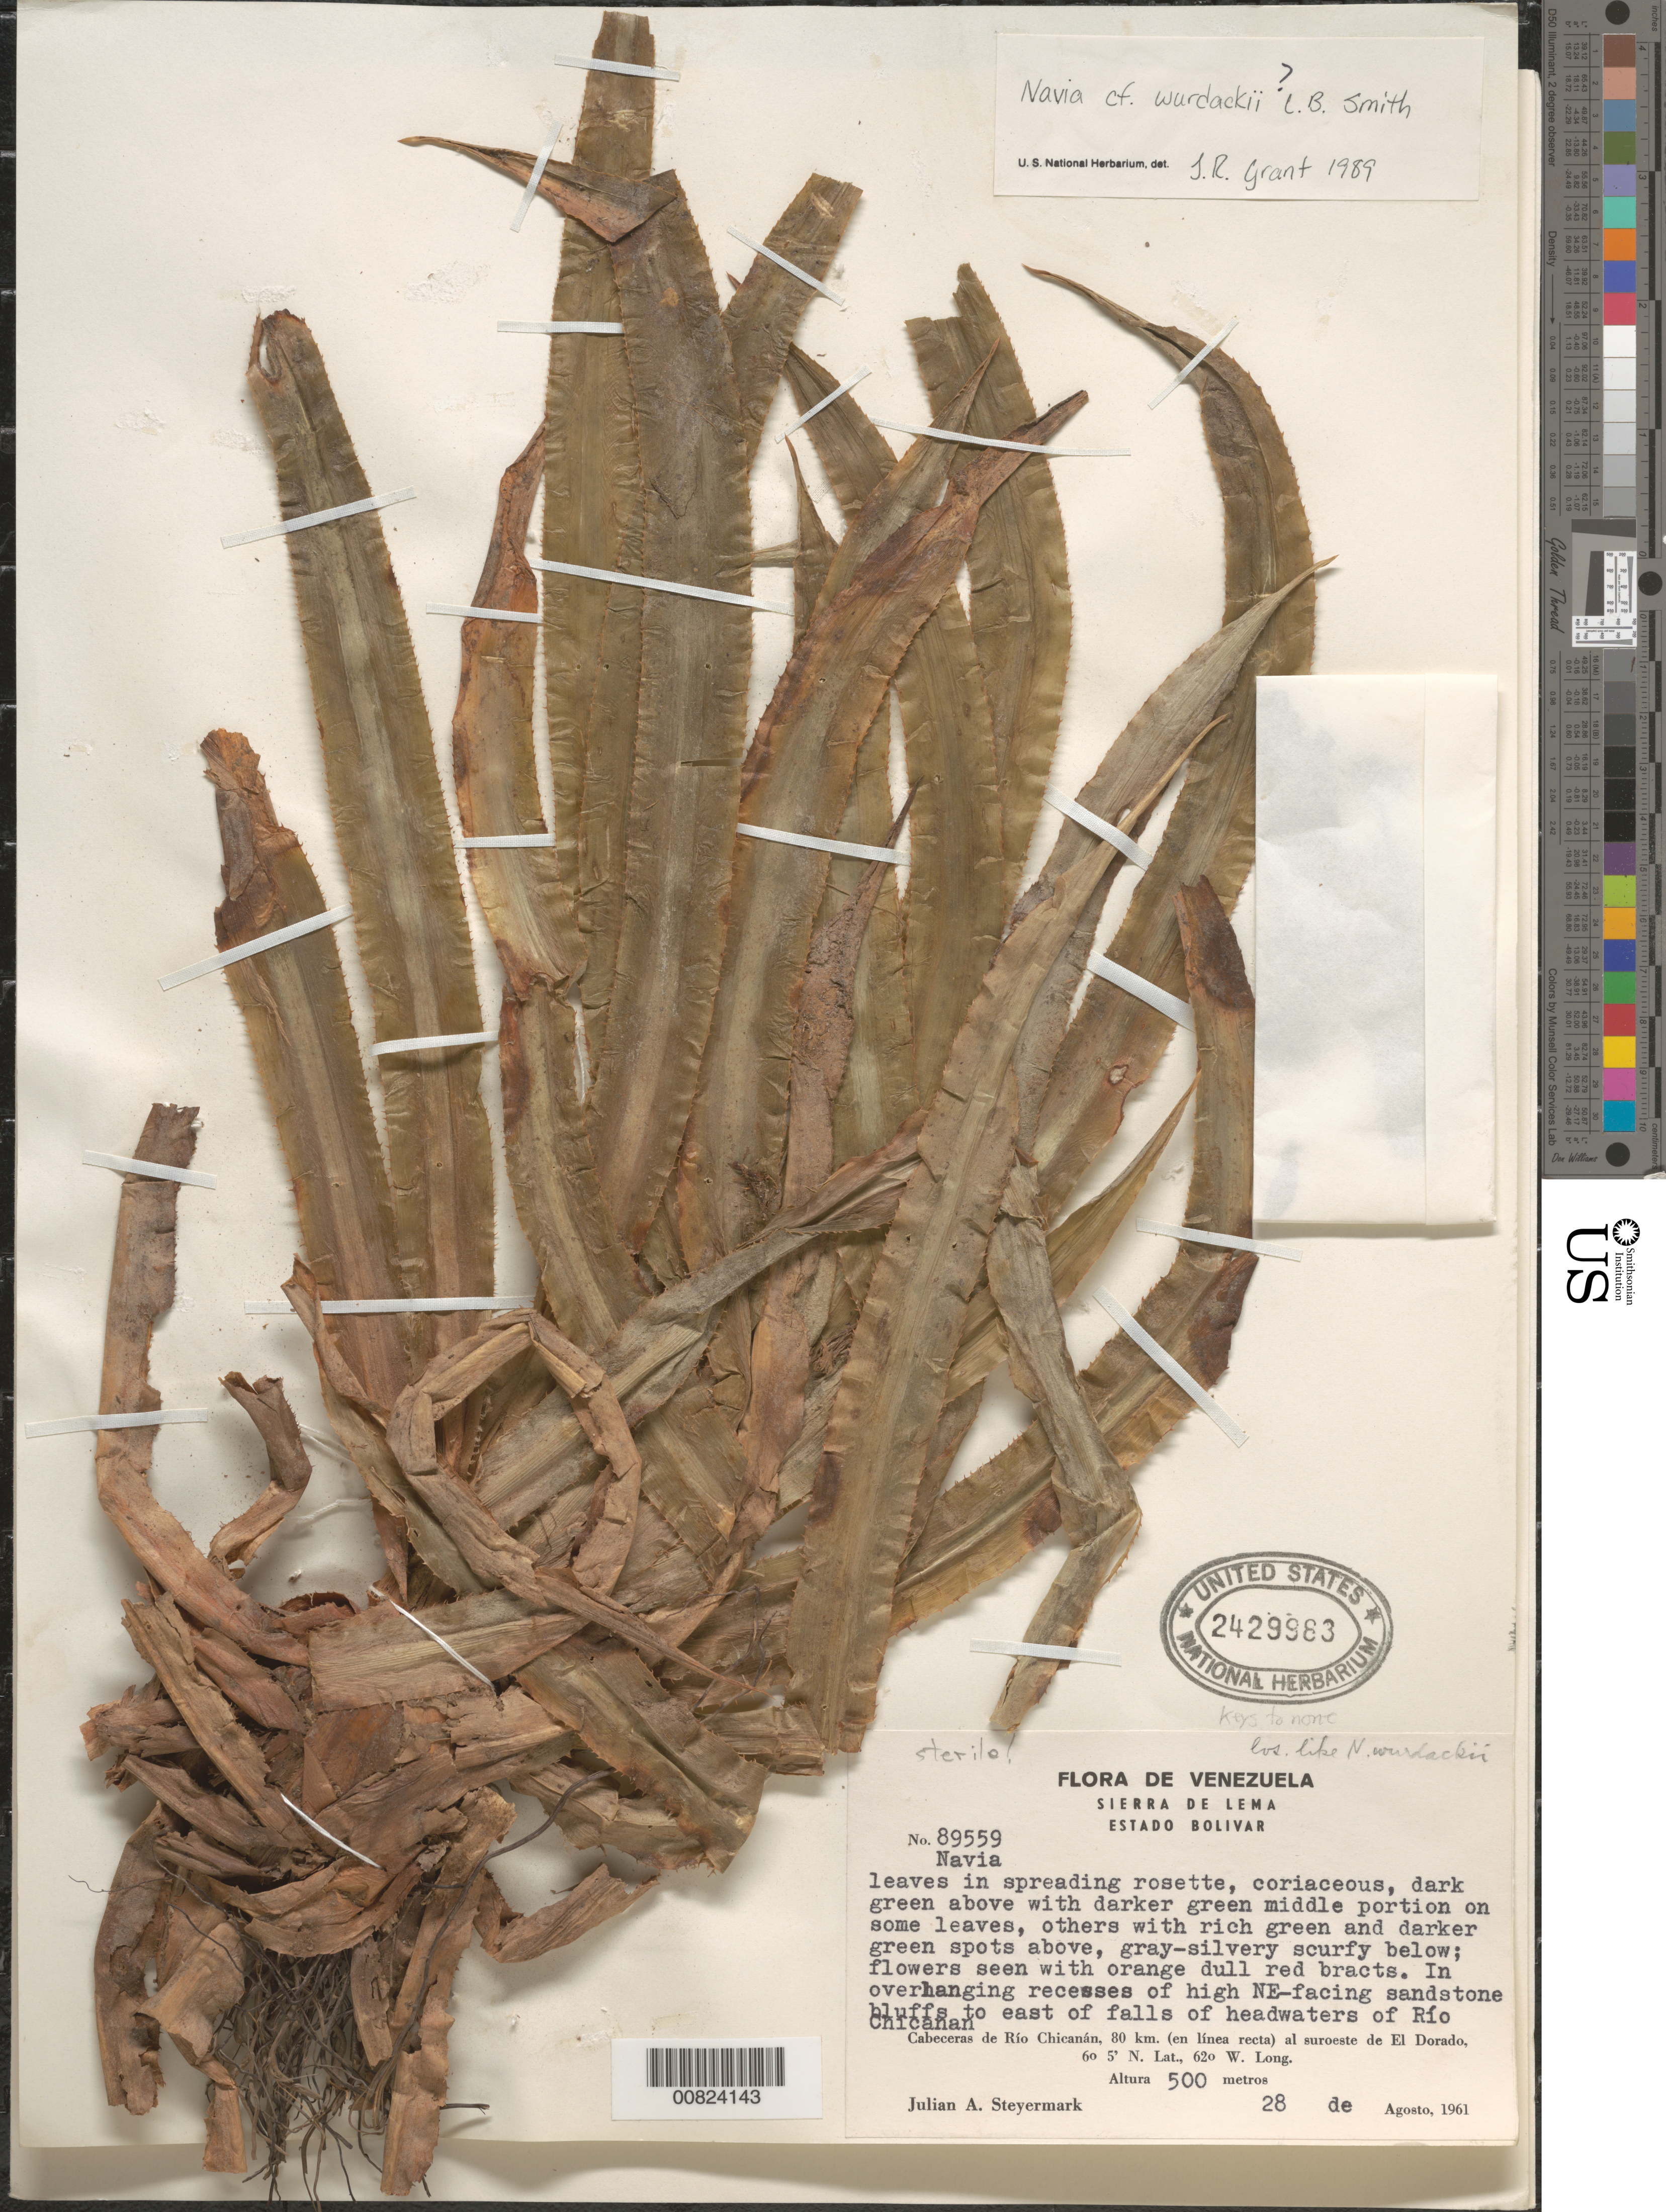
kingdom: Plantae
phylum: Tracheophyta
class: Liliopsida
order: Poales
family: Bromeliaceae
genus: Navia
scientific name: Navia wurdackii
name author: L.B. Sm.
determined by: Grant, T. R.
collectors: J. Steyermark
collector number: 89559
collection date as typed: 28-Aug-61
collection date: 1961-08-28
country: Venezuela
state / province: Bolívar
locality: Sierra de Lema, Cabeceras de Río Chicanán, 80 km in straight line to SW of El Dorado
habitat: Overhanging recesses of high NE-facing sandstone bluffs to E of falls of headwaters of river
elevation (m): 500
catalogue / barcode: US 2429983